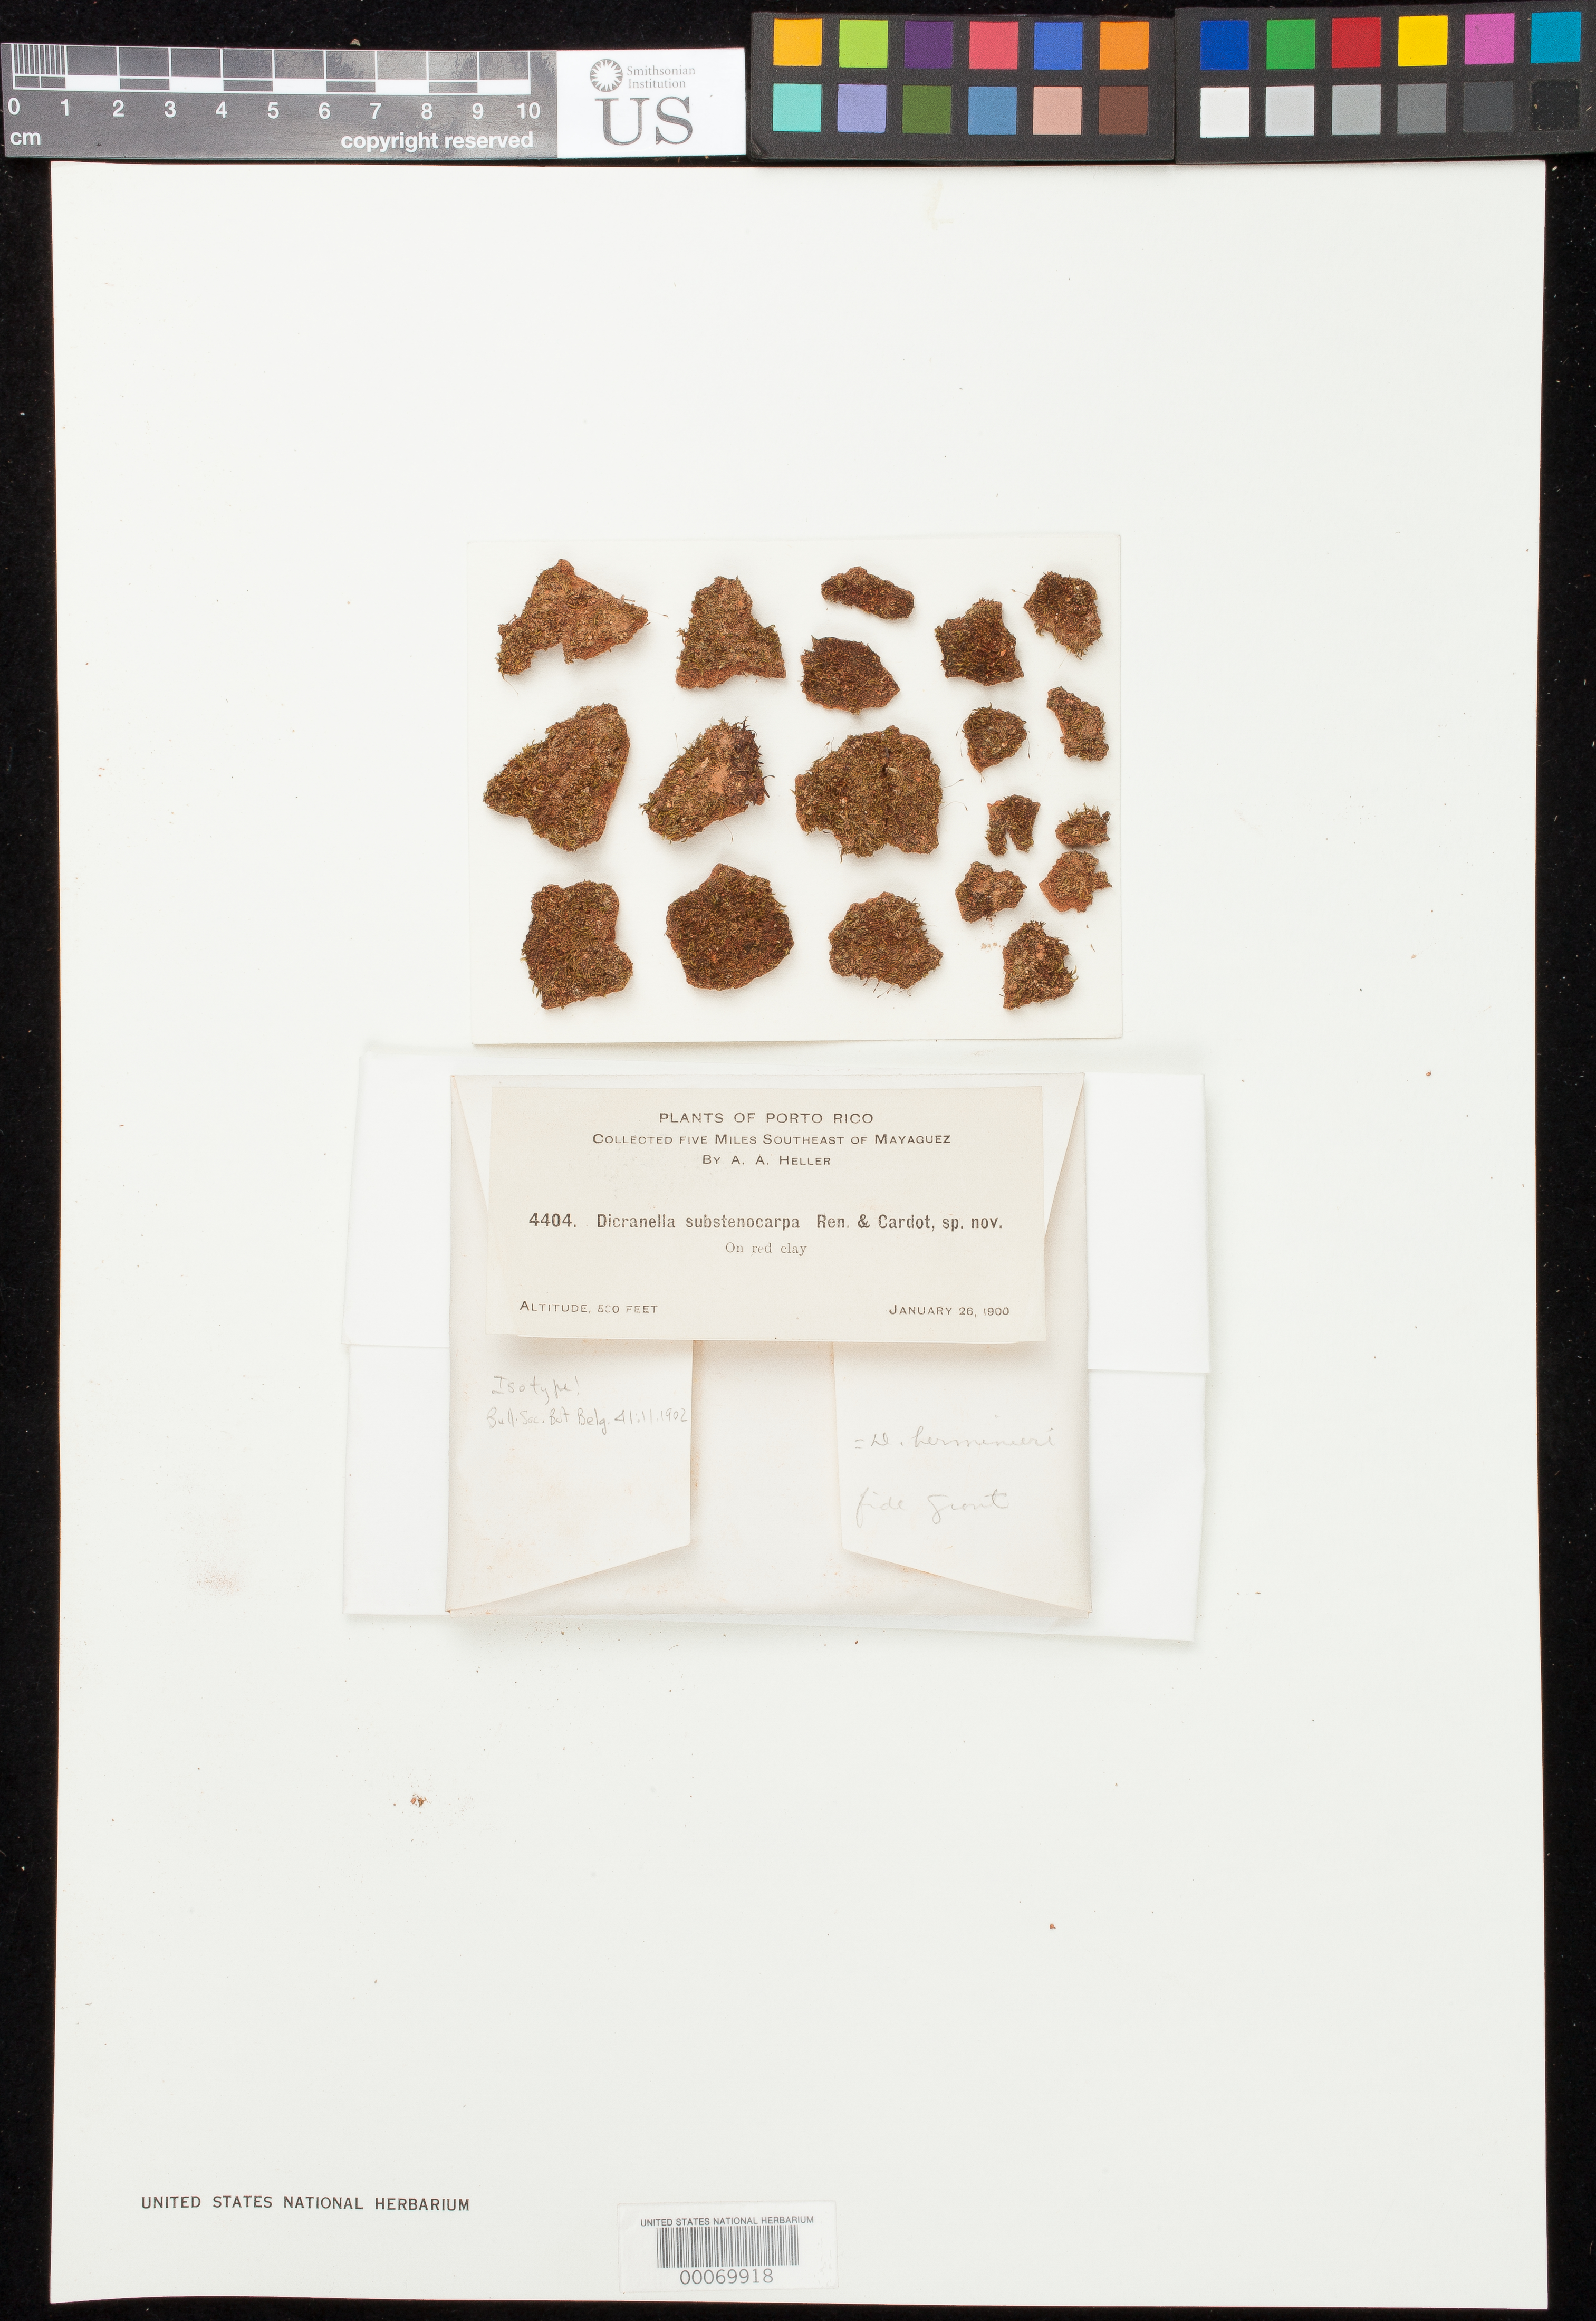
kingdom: Plantae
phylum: Bryophyta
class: Bryopsida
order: Dicranales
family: Dicranellaceae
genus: Dicranella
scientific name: Dicranella substenocarpa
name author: Renauld & Cardot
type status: Syntype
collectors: A. A. Heller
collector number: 4404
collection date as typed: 26 Jan 1900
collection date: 1900-01-26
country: Puerto Rico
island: Greater Antilles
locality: Mayaguez.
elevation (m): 152